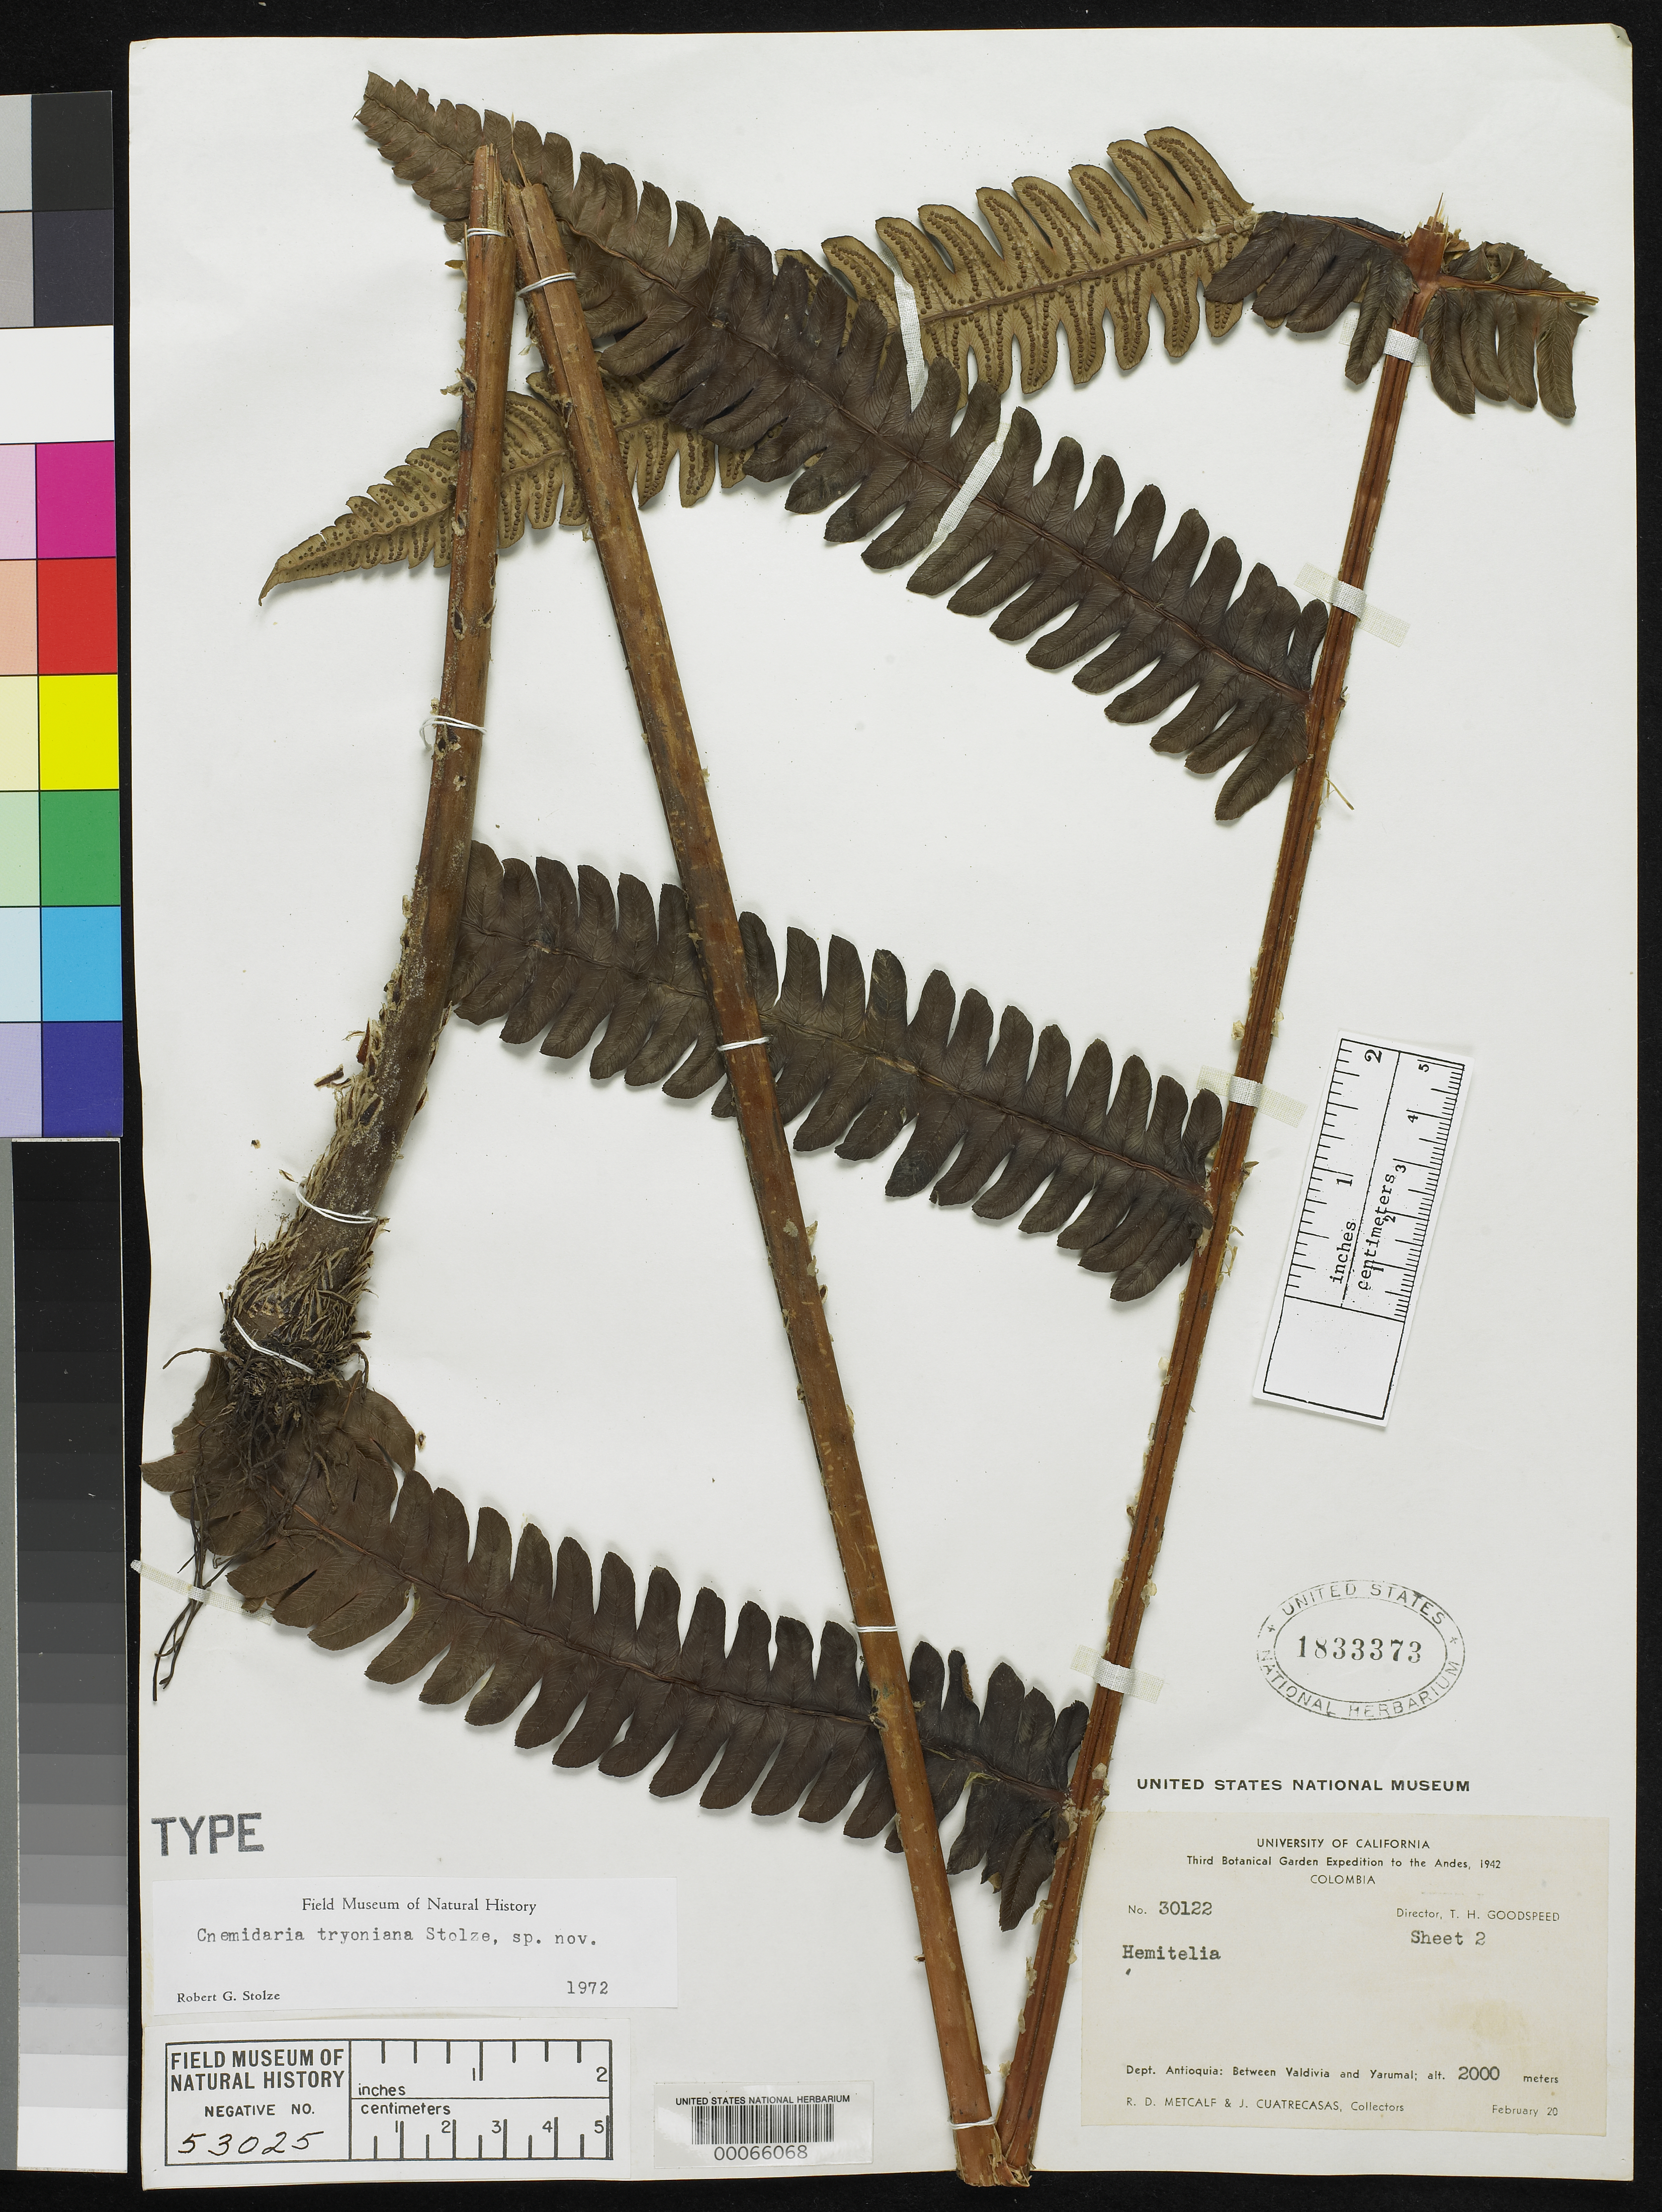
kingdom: Plantae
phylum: Tracheophyta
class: Polypodiopsida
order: Cyatheales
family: Cyatheaceae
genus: Cnemidaria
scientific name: Cnemidaria tryoniana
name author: Stolze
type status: Holotype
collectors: R. D. Metcalf & J. Cuatrecasas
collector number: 30122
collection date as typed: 20 Feb 1942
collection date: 1942-02-20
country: Colombia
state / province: Antioquia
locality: Between Valdivia and Yarumal.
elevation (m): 2200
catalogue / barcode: US 1833373